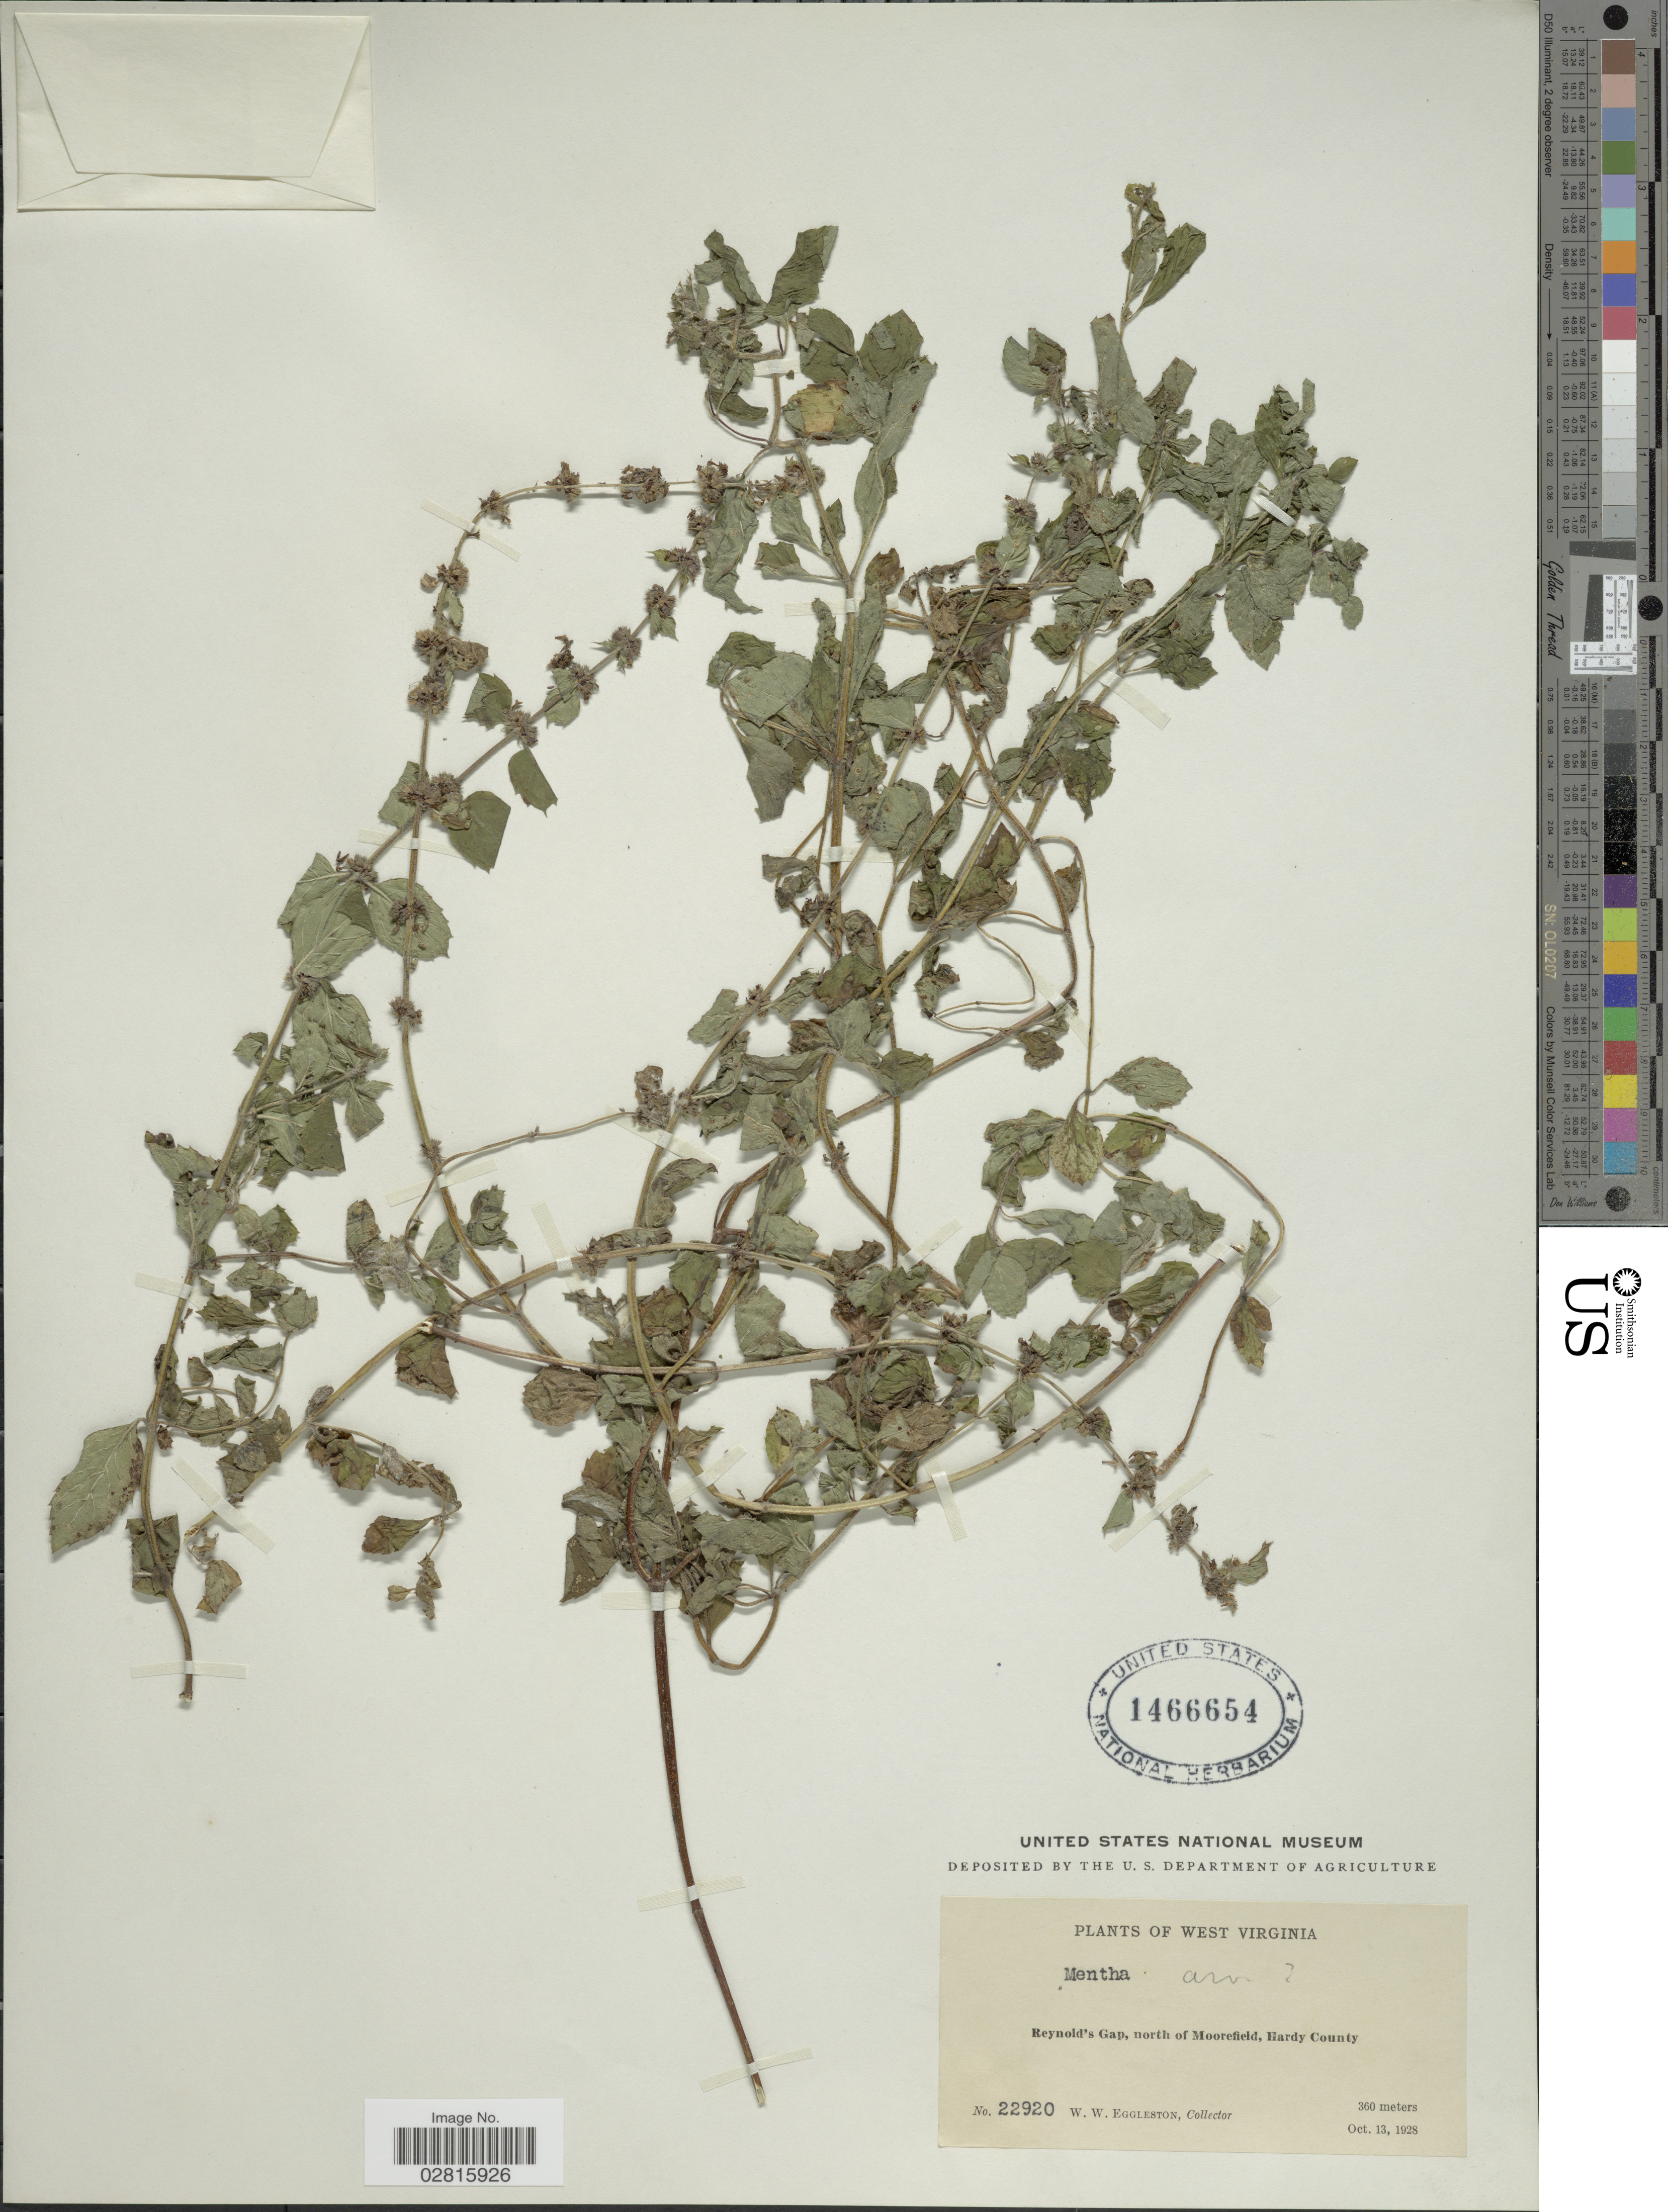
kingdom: Plantae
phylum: Tracheophyta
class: Magnoliopsida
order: Lamiales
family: Lamiaceae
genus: Mentha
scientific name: Mentha sp.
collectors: W. W. Eggleston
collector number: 22920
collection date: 1928-10-13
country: United States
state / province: West Virginia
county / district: Hardy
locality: Reynold's Gap, north of Moorefield, Hardy County.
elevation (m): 360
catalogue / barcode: US 1466654